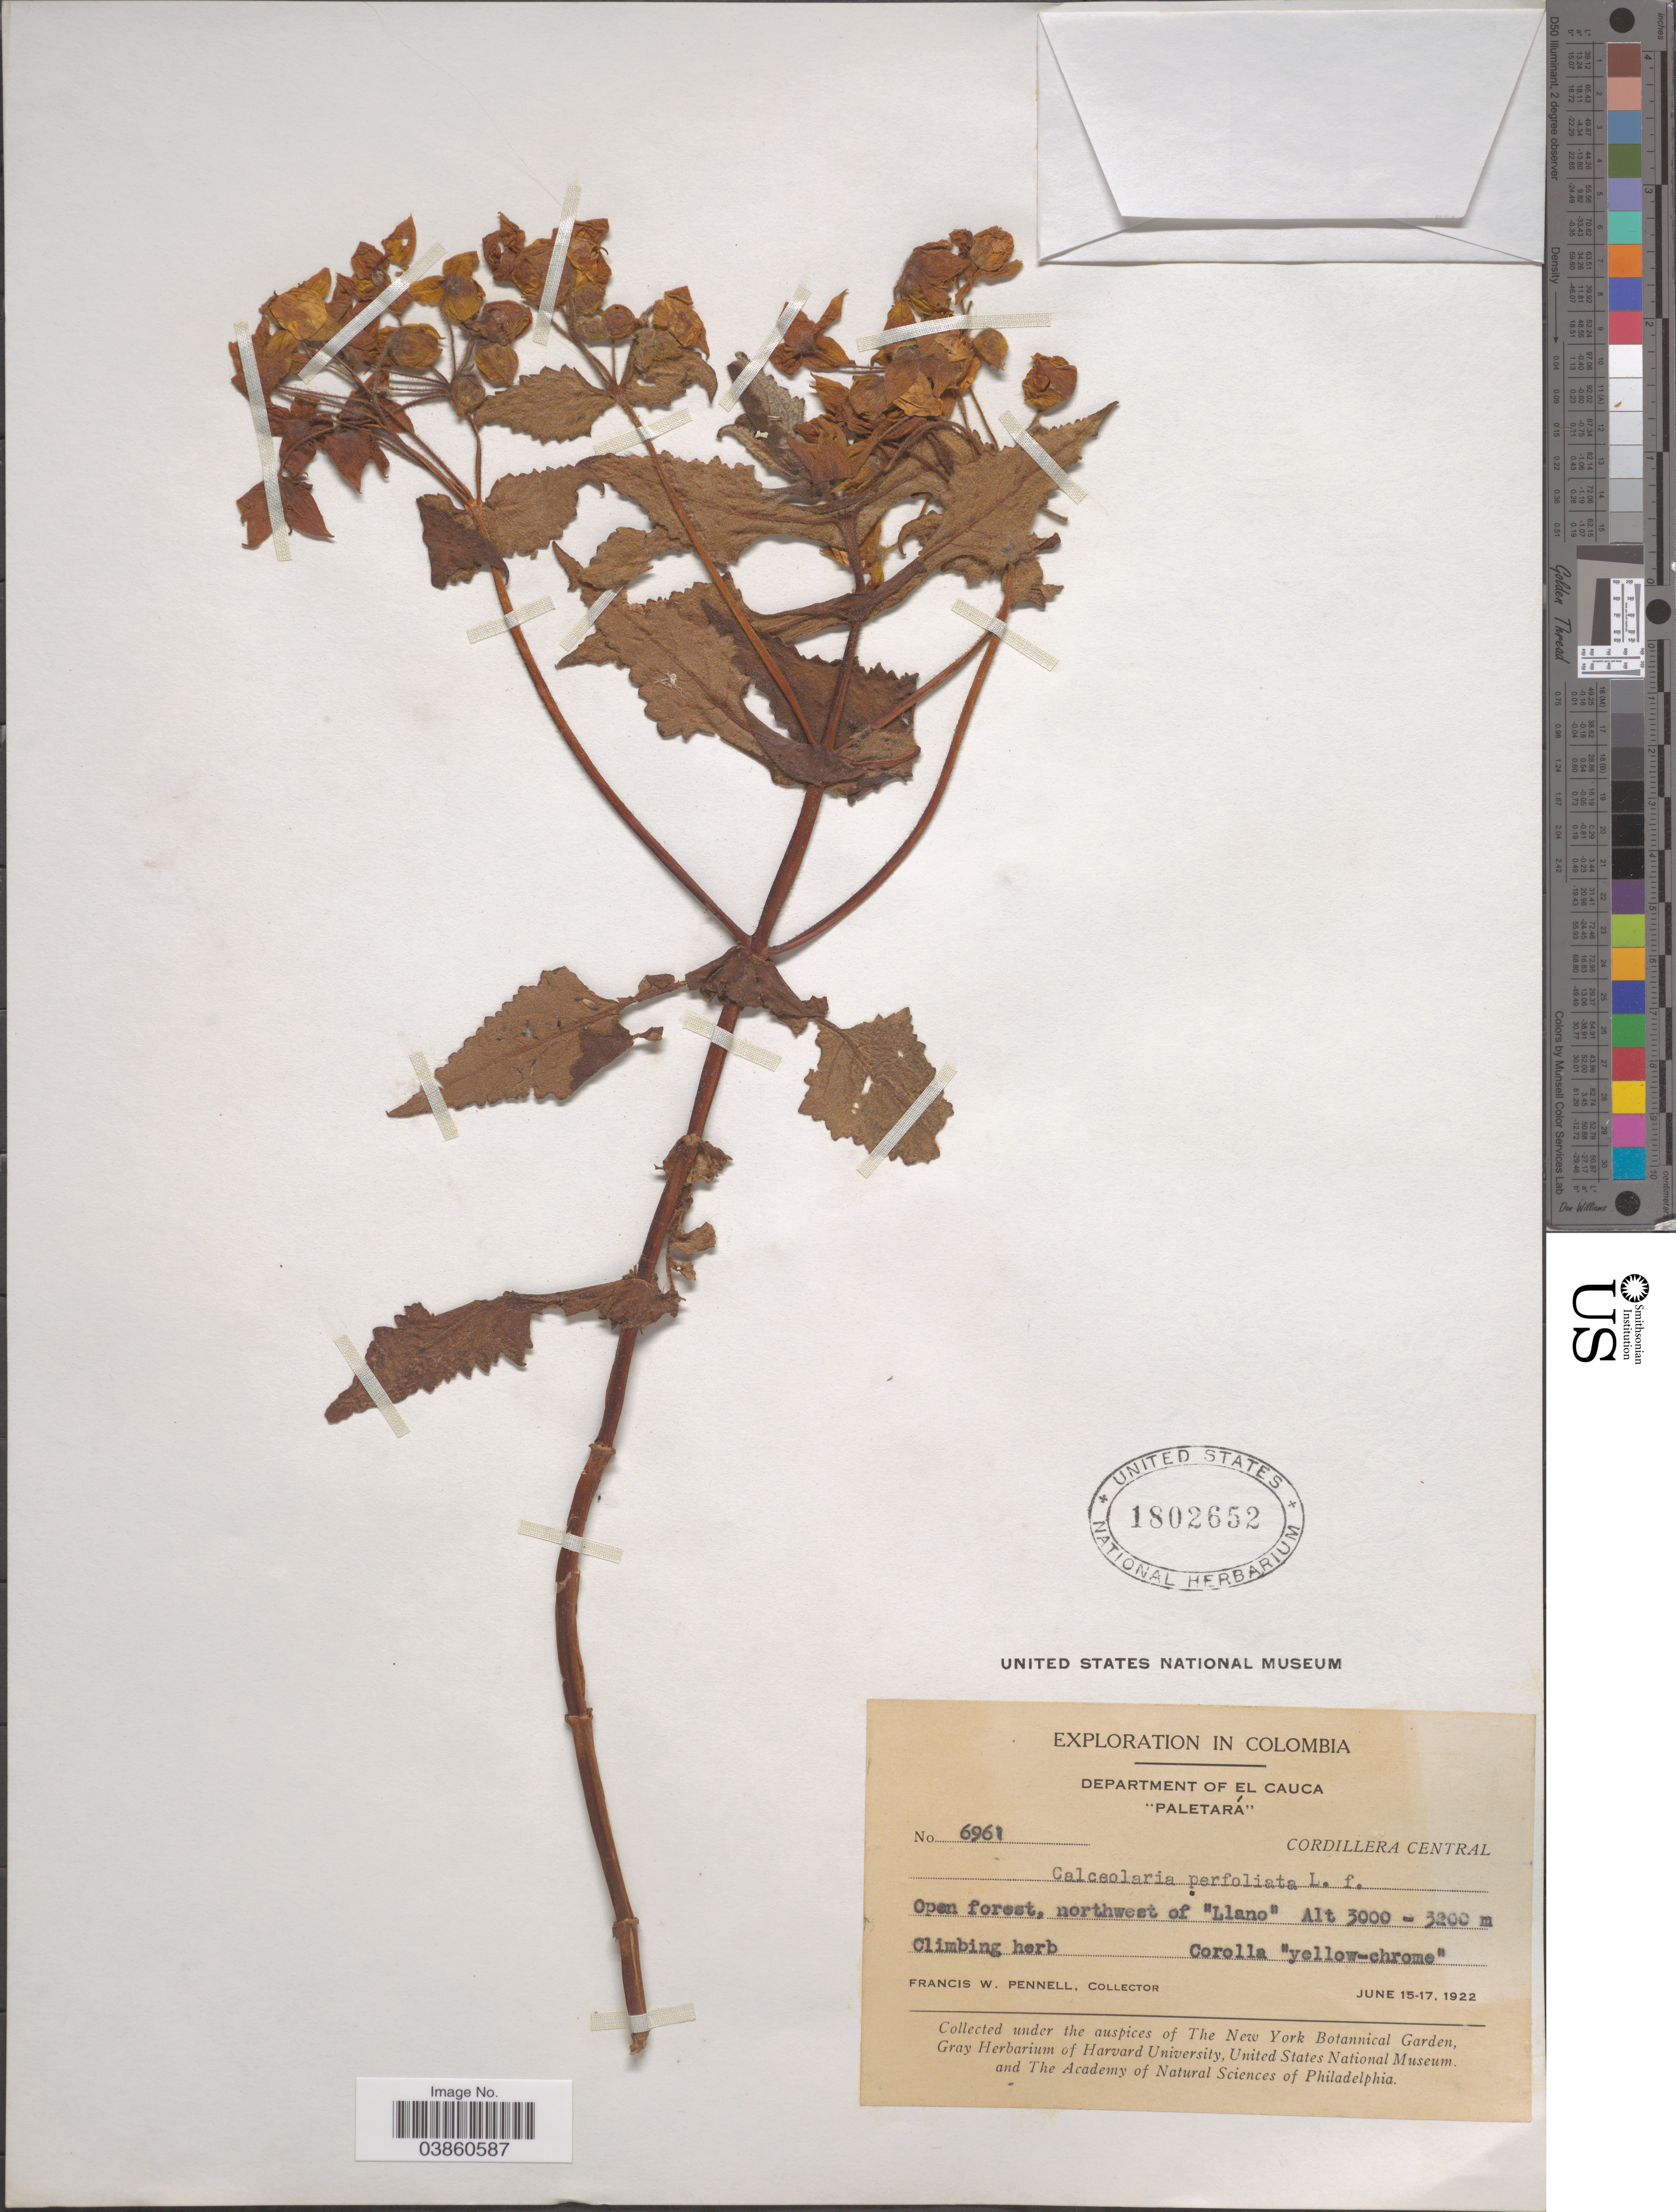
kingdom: Plantae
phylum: Tracheophyta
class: Magnoliopsida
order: Lamiales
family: Calceolariaceae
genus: Calceolaria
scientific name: Calceolaria perfoliata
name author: L. f.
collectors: F. W. Pennell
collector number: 6961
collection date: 1922-06-15/1922-06-17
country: Colombia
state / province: Cauca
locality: Department of El Cauca. "Paletará". Cordillera Central. Northwest of "Llano".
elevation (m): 3000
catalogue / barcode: US 1802652